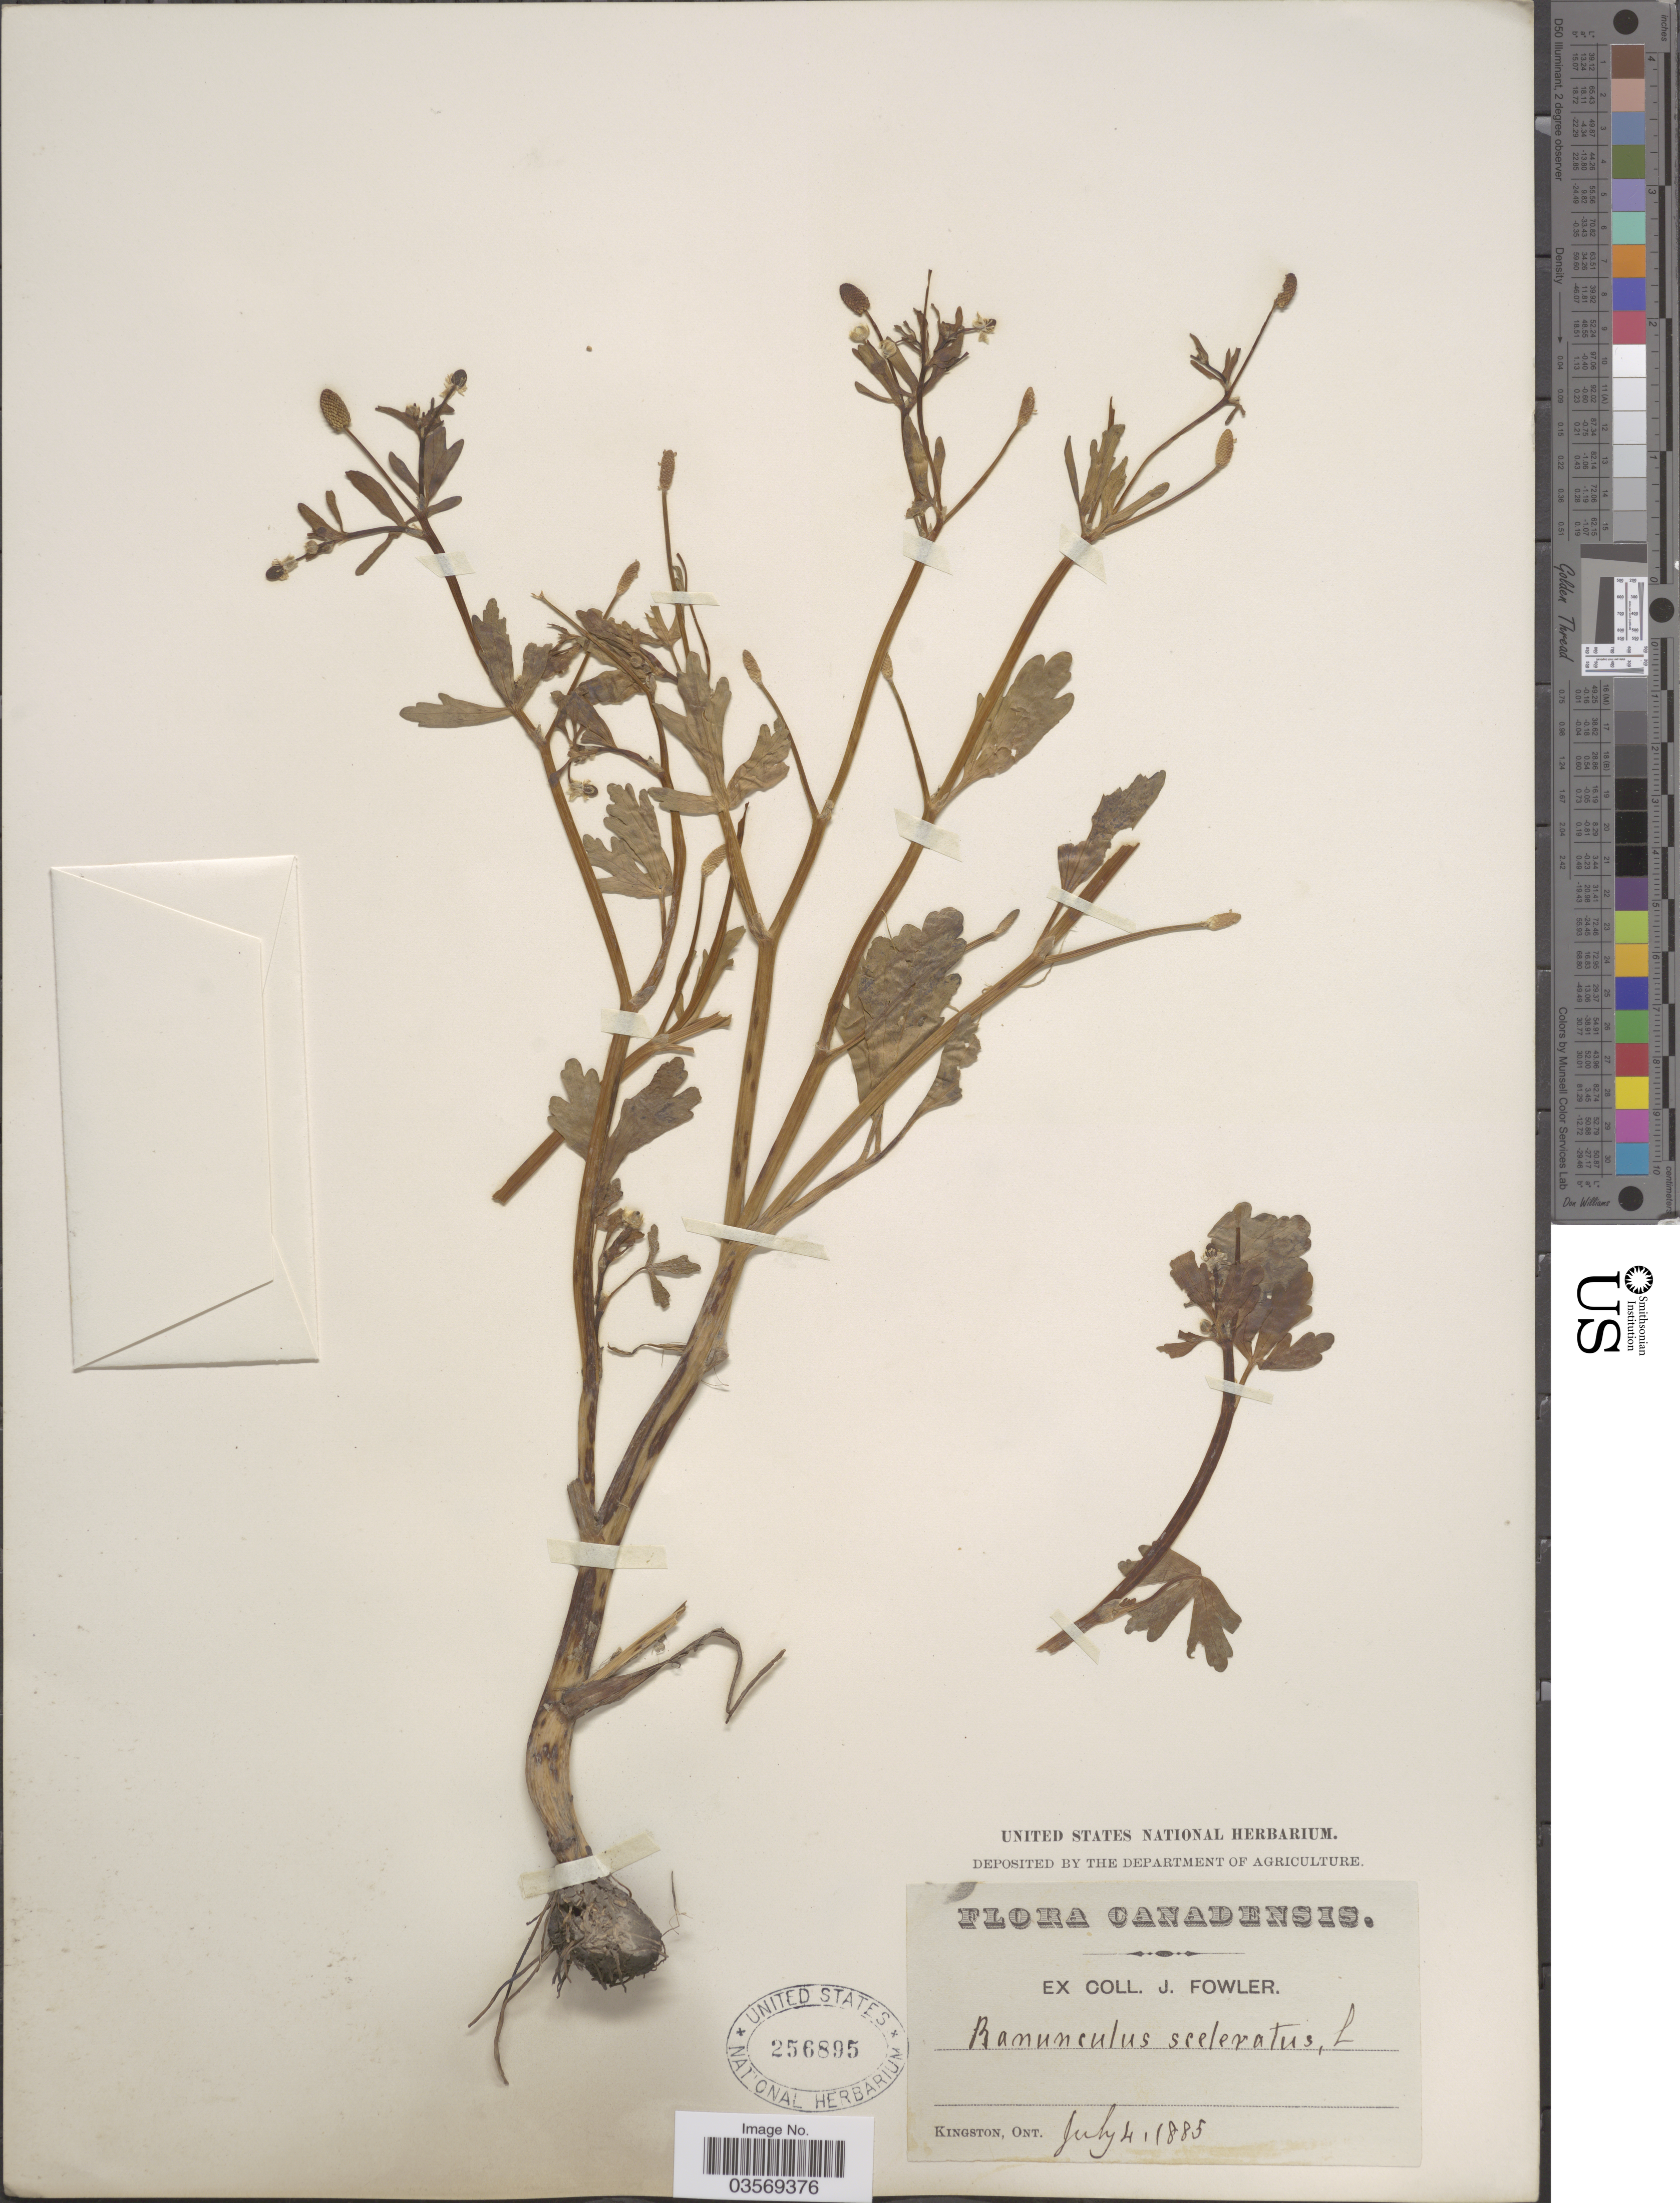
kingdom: Plantae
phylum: Tracheophyta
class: Magnoliopsida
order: Ranunculales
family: Ranunculaceae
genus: Ranunculus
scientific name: Ranunculus sceleratus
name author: L.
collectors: J. Fowler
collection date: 1885-07-04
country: Canada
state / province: Ontario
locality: Canadesis. Kingston.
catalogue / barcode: US 256895